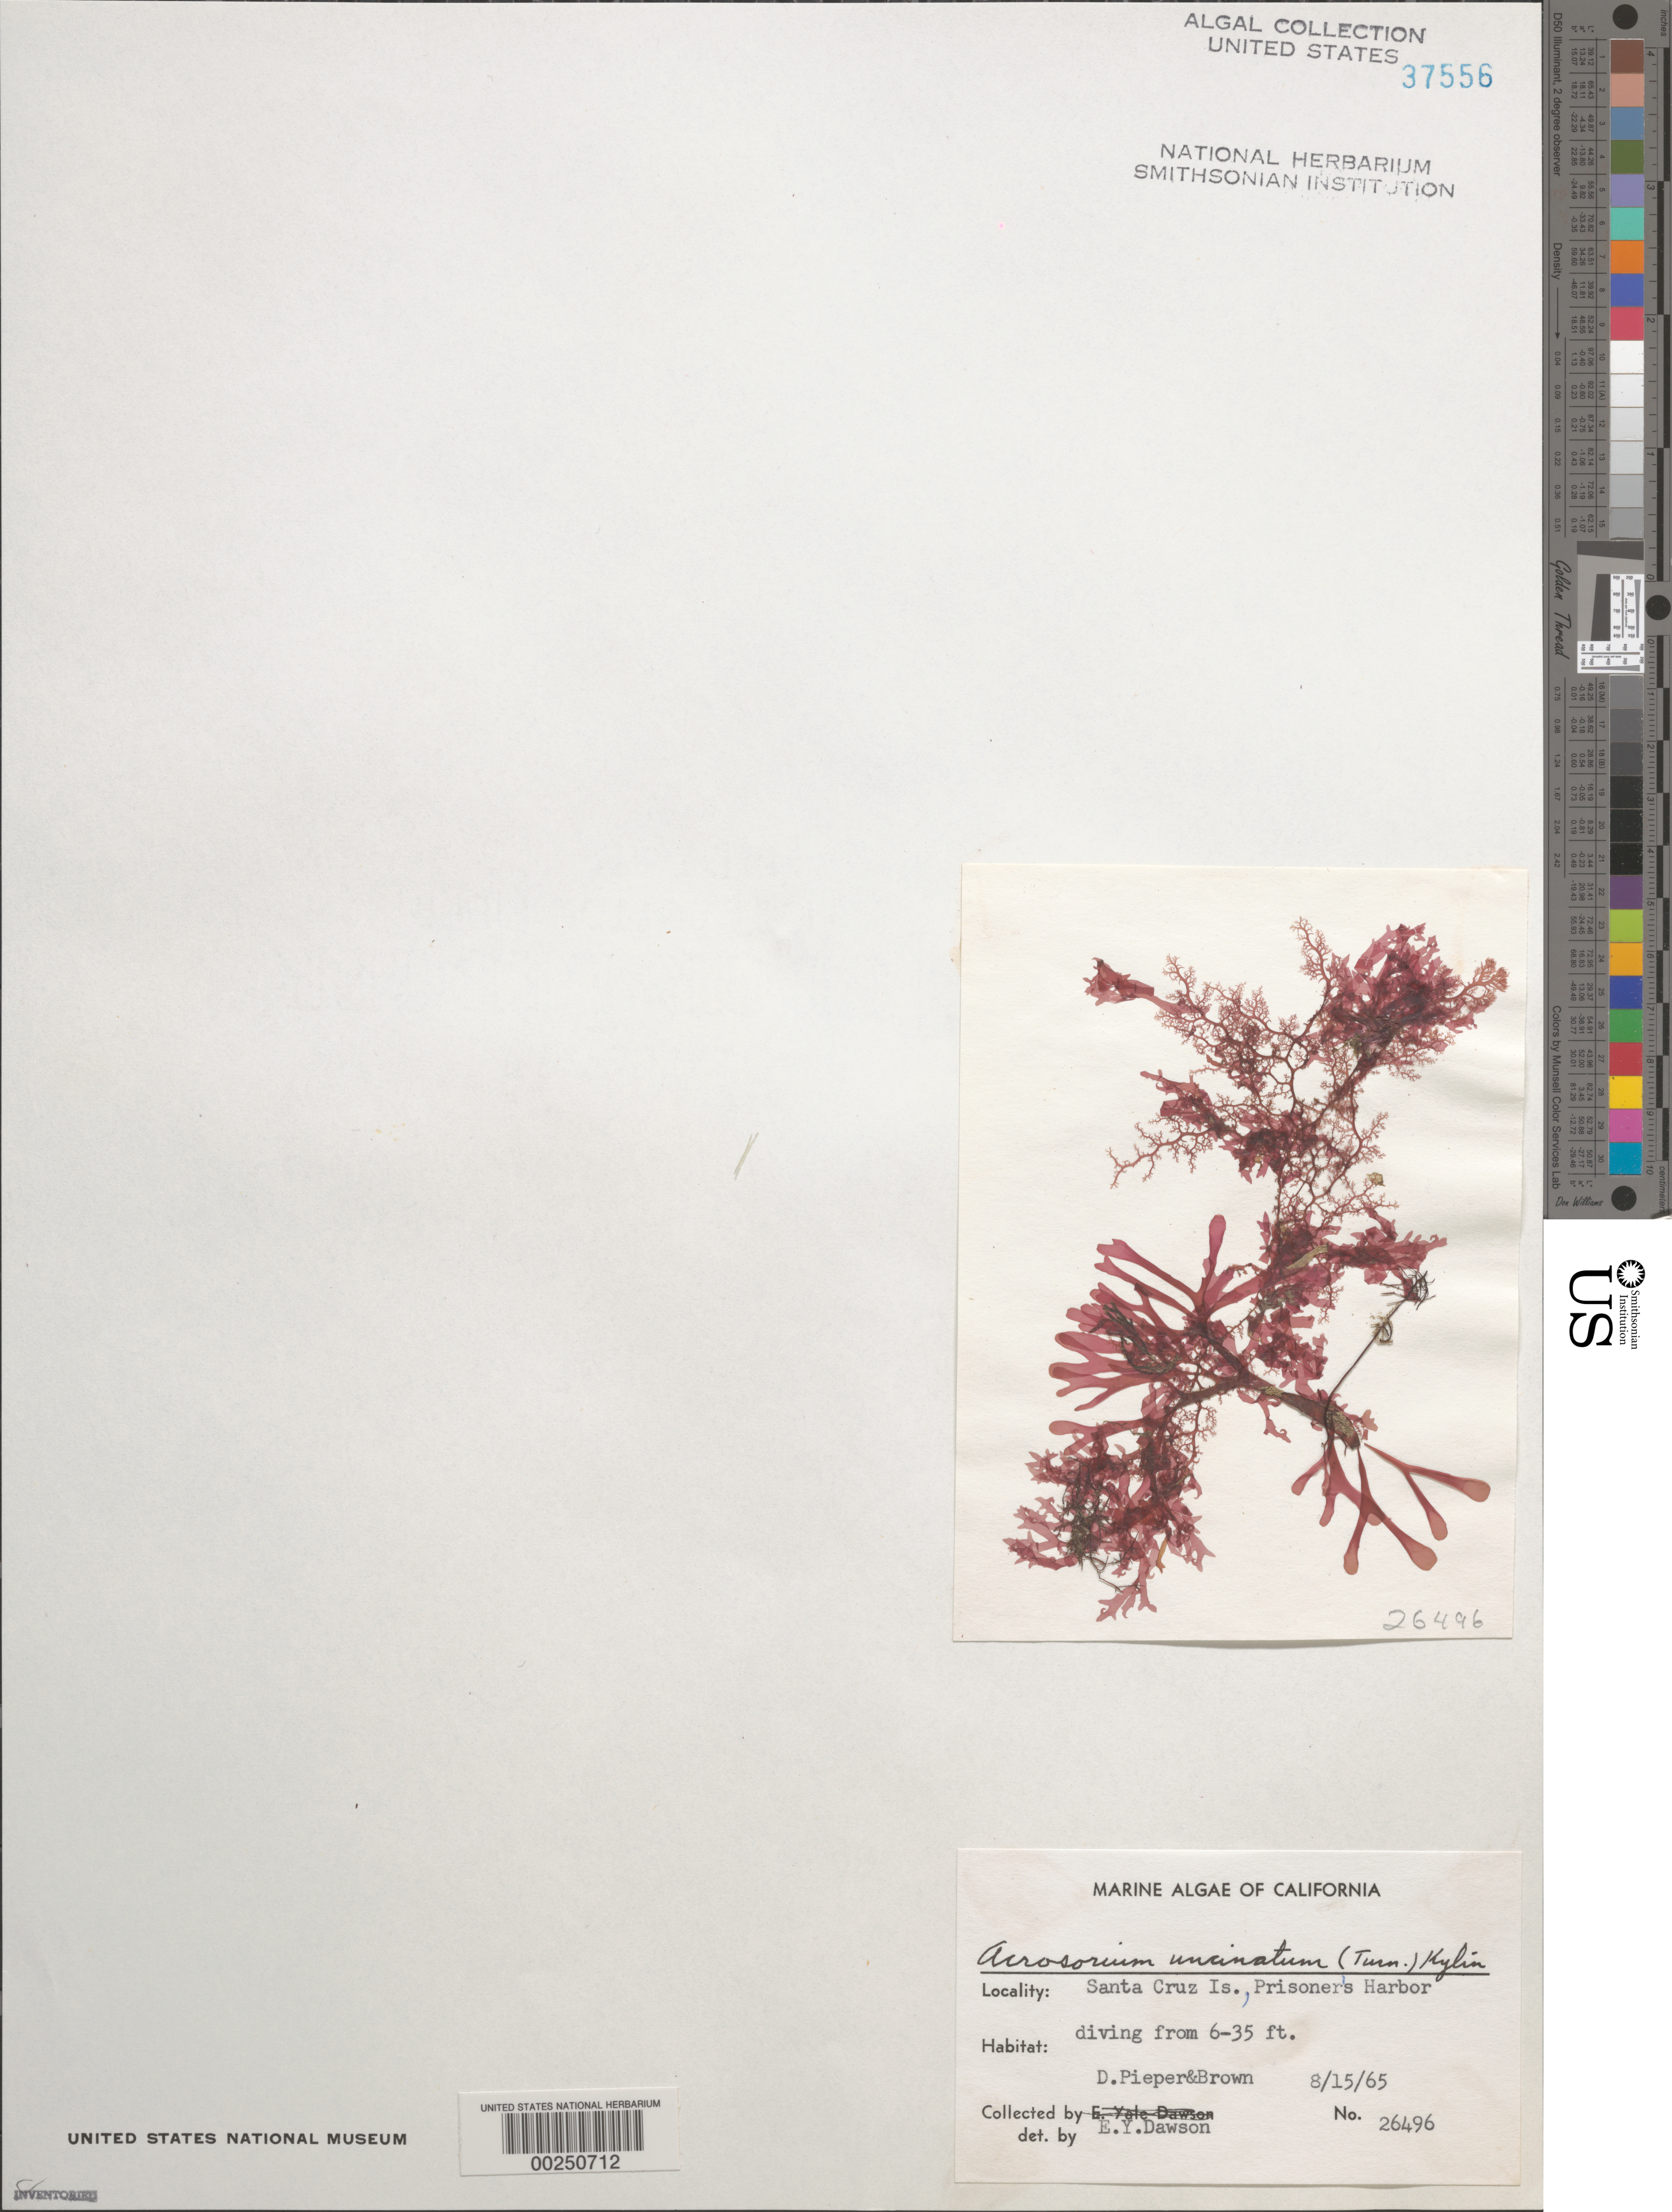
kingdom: Plantae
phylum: Rhodophyta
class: Florideophyceae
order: Ceramiales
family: Delesseriaceae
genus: Cryptopleura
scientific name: Cryptopleura ramosa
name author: (Huds.) L.M. Newton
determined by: Algae name updating Project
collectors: D. Pieper & D. Brown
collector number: EYD 26496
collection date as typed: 15 Aug 1965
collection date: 1965-08-15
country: United States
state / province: California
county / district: Santa Barbara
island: Santa Cruz Island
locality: Prisoner's Harbor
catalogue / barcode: US 37556